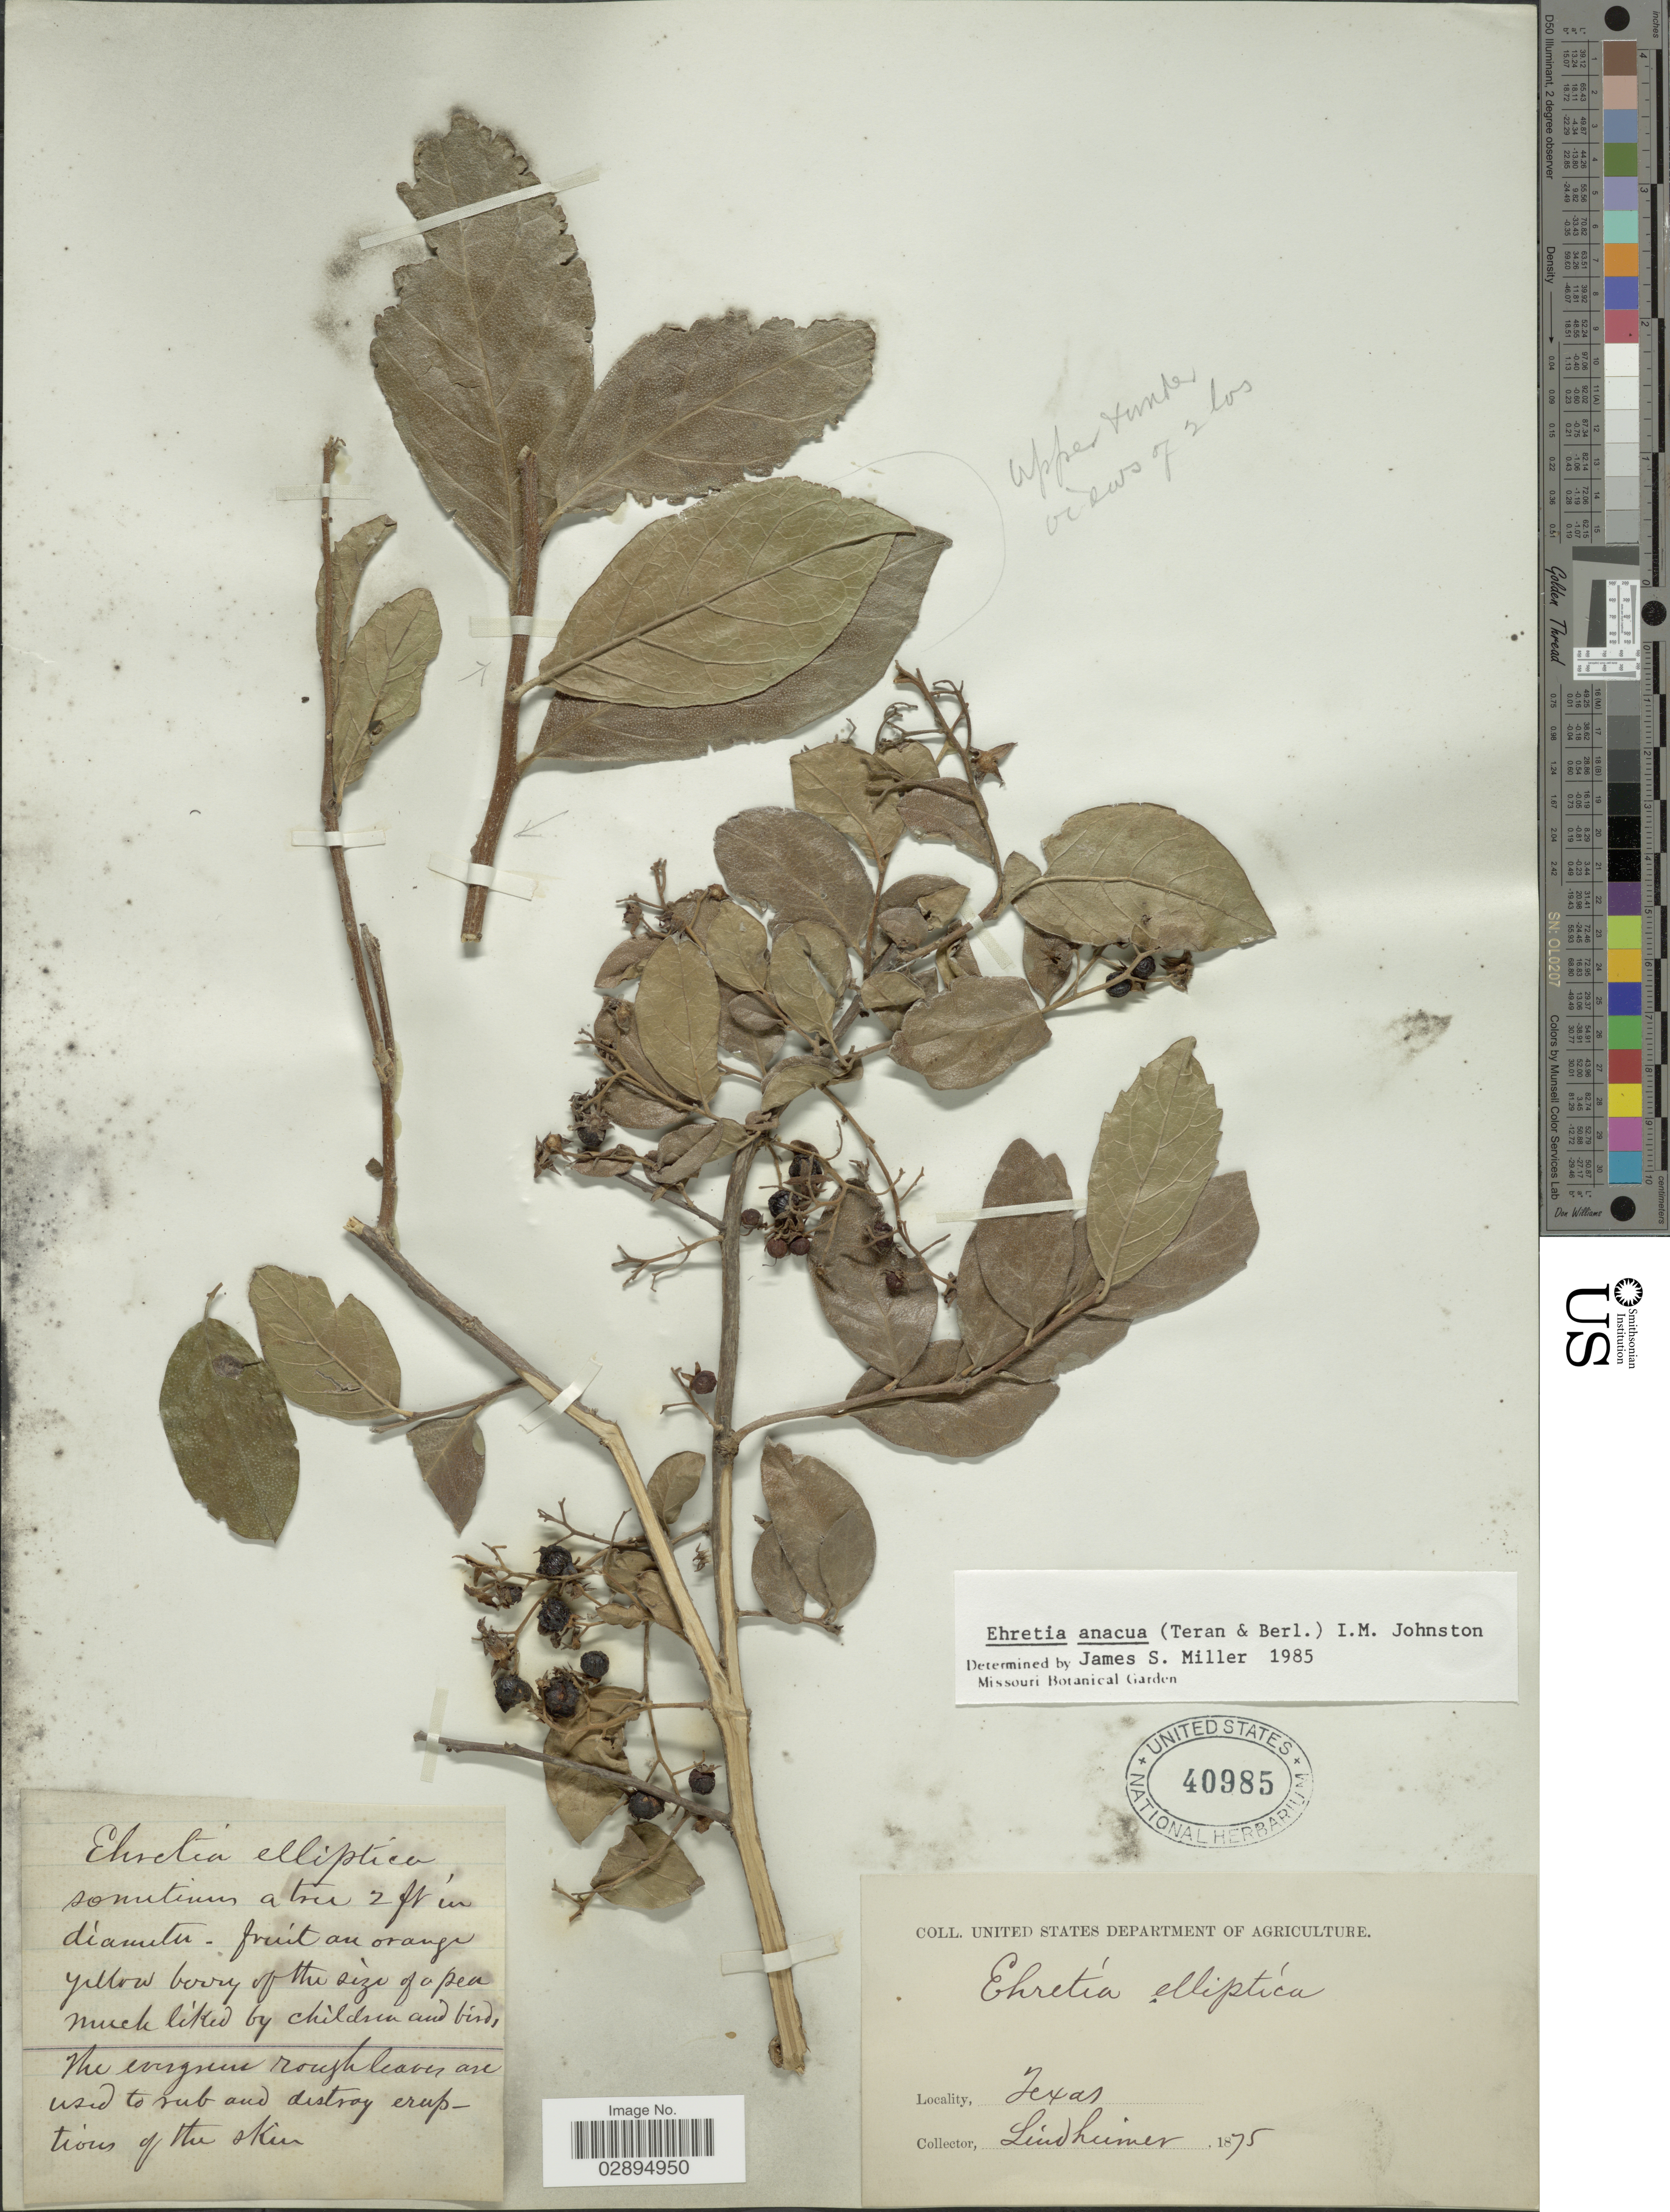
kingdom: Plantae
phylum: Tracheophyta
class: Magnoliopsida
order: Boraginales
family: Ehretiaceae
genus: Ehretia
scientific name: Ehretia anacua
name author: (Terán & Berland.) I.M. Johnst.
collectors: -. Lindheimer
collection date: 1875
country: United States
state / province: Texas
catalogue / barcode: US 40985